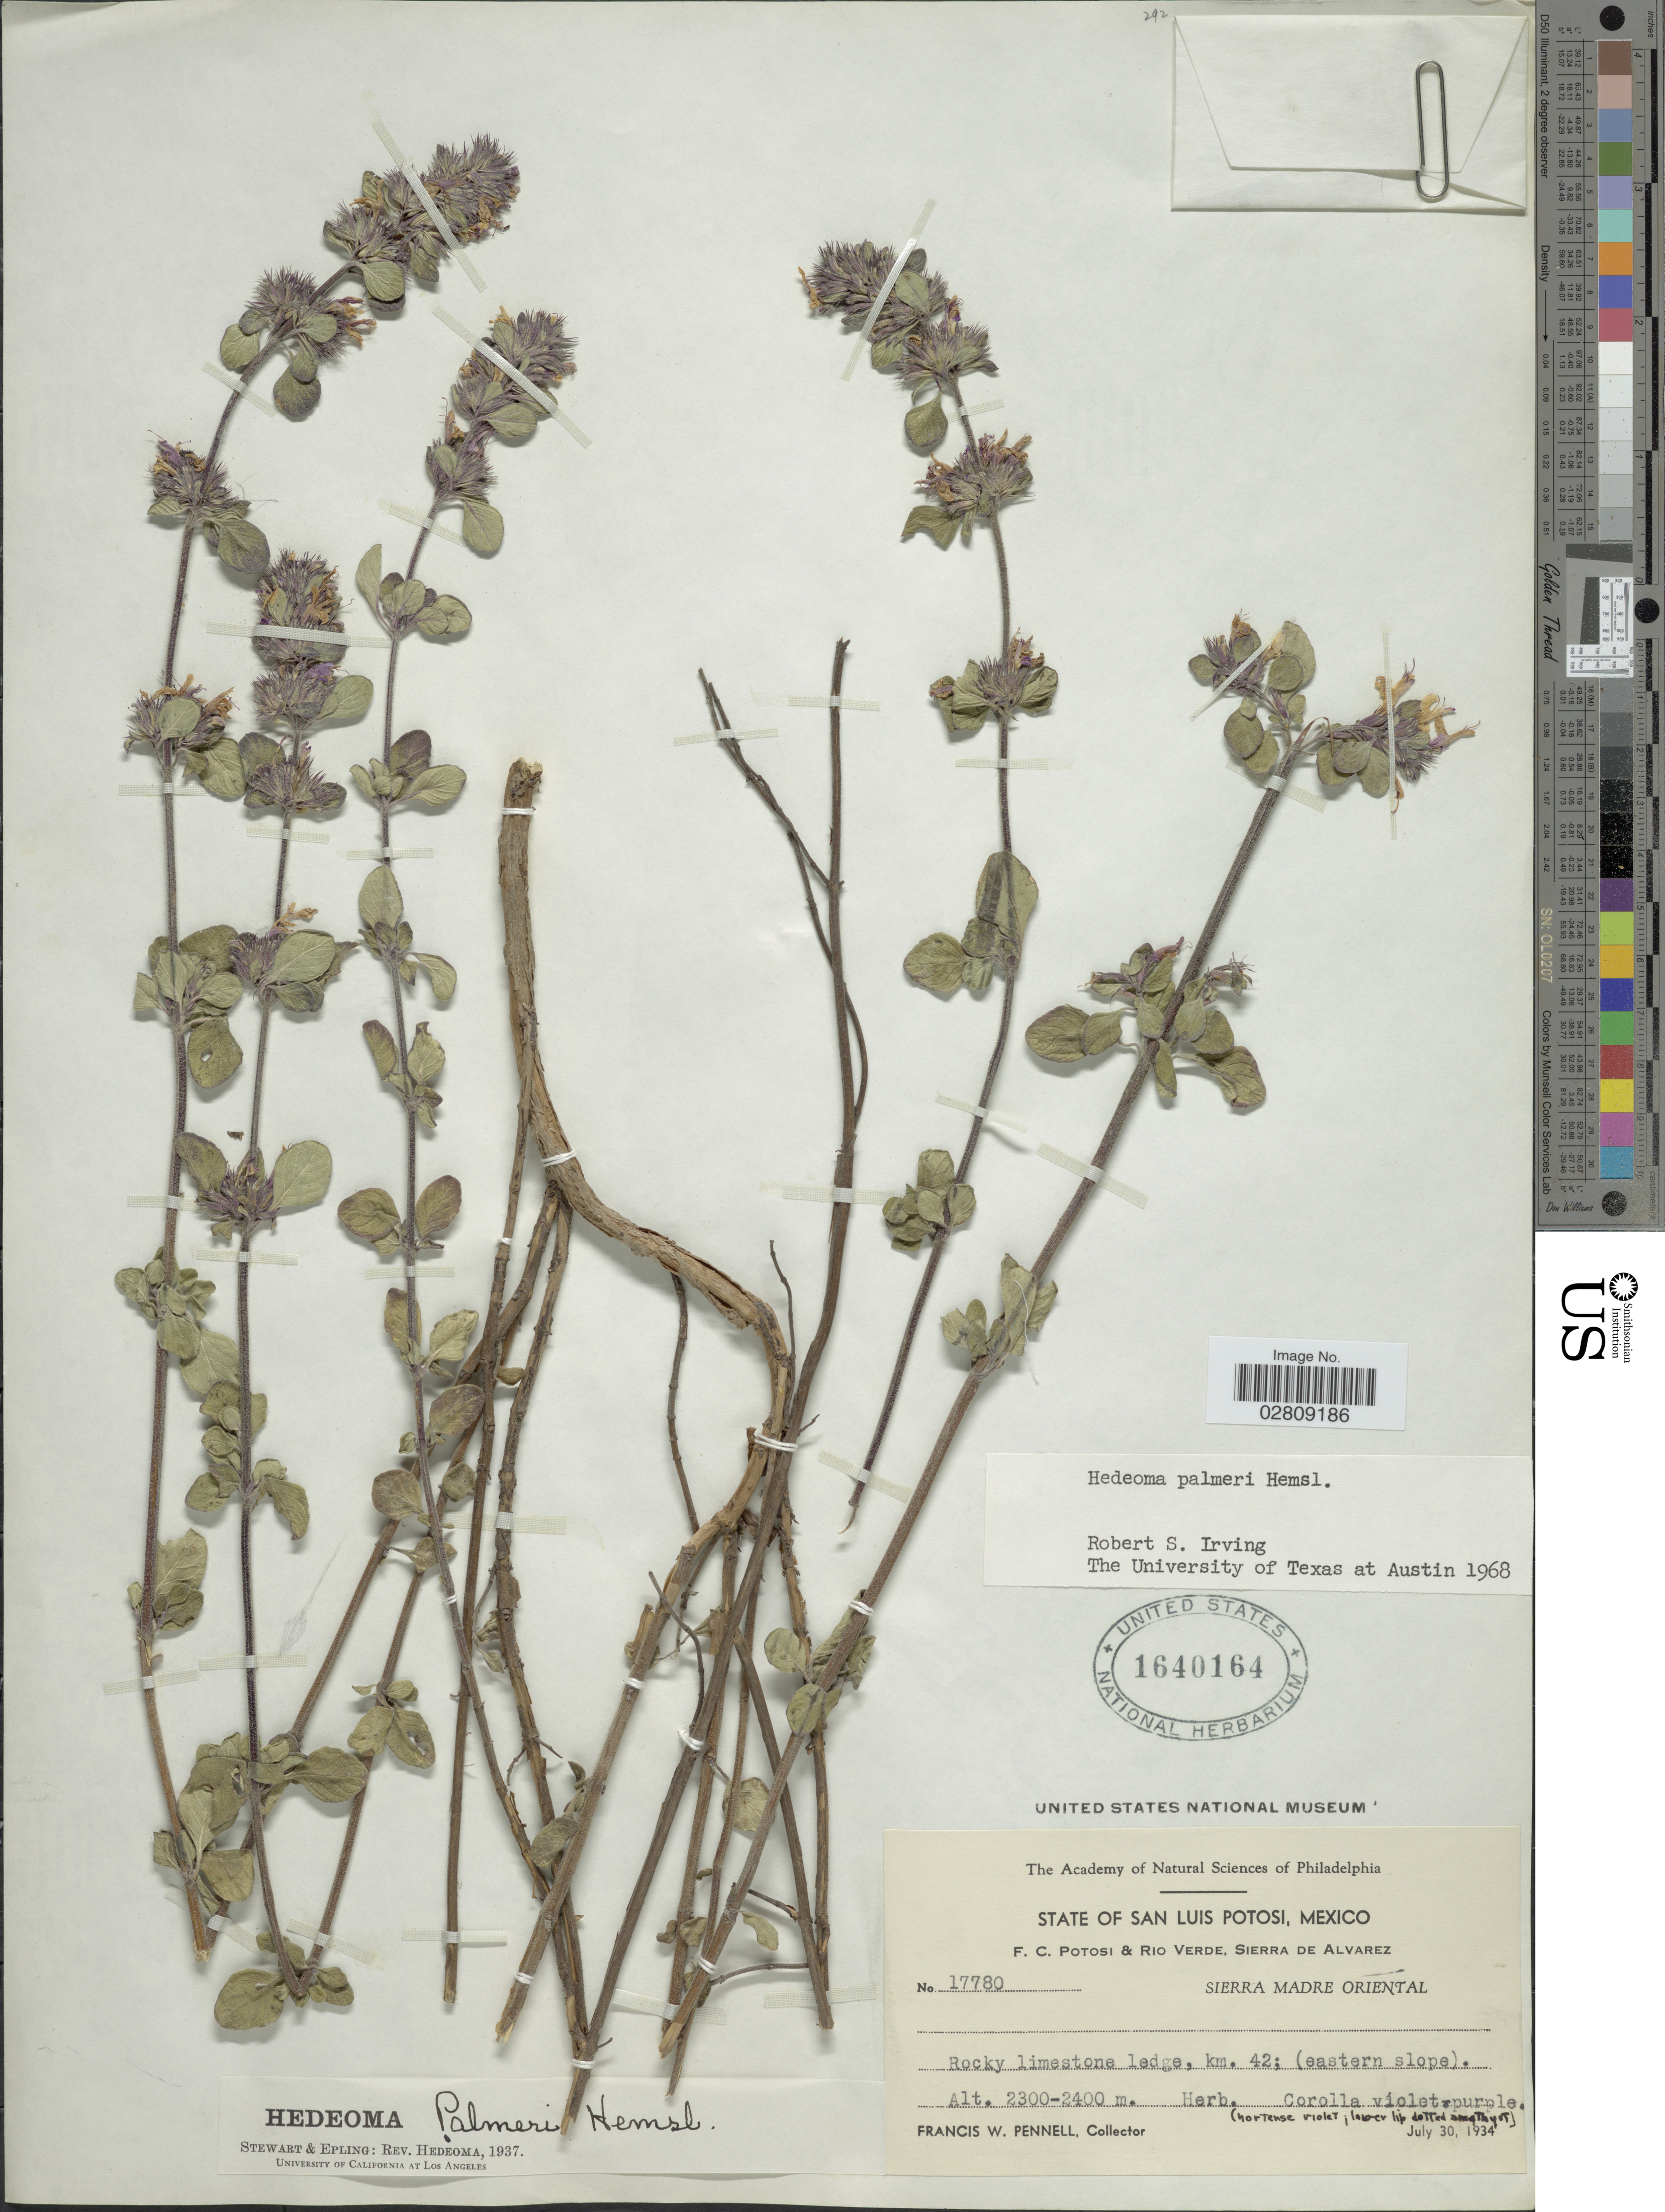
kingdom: Plantae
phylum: Tracheophyta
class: Magnoliopsida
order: Lamiales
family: Lamiaceae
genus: Hedeoma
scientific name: Hedeoma palmeri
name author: Hemsl.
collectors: F. W. Pennell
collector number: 17780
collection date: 1934-07-30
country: Mexico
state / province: San Luis Potosí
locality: F.C. Potosi & Rio Verde, Sierra de Alvarez, Sierra Madre Oriental, km. 42; (eastern slope).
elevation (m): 2300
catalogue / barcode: US 1640164